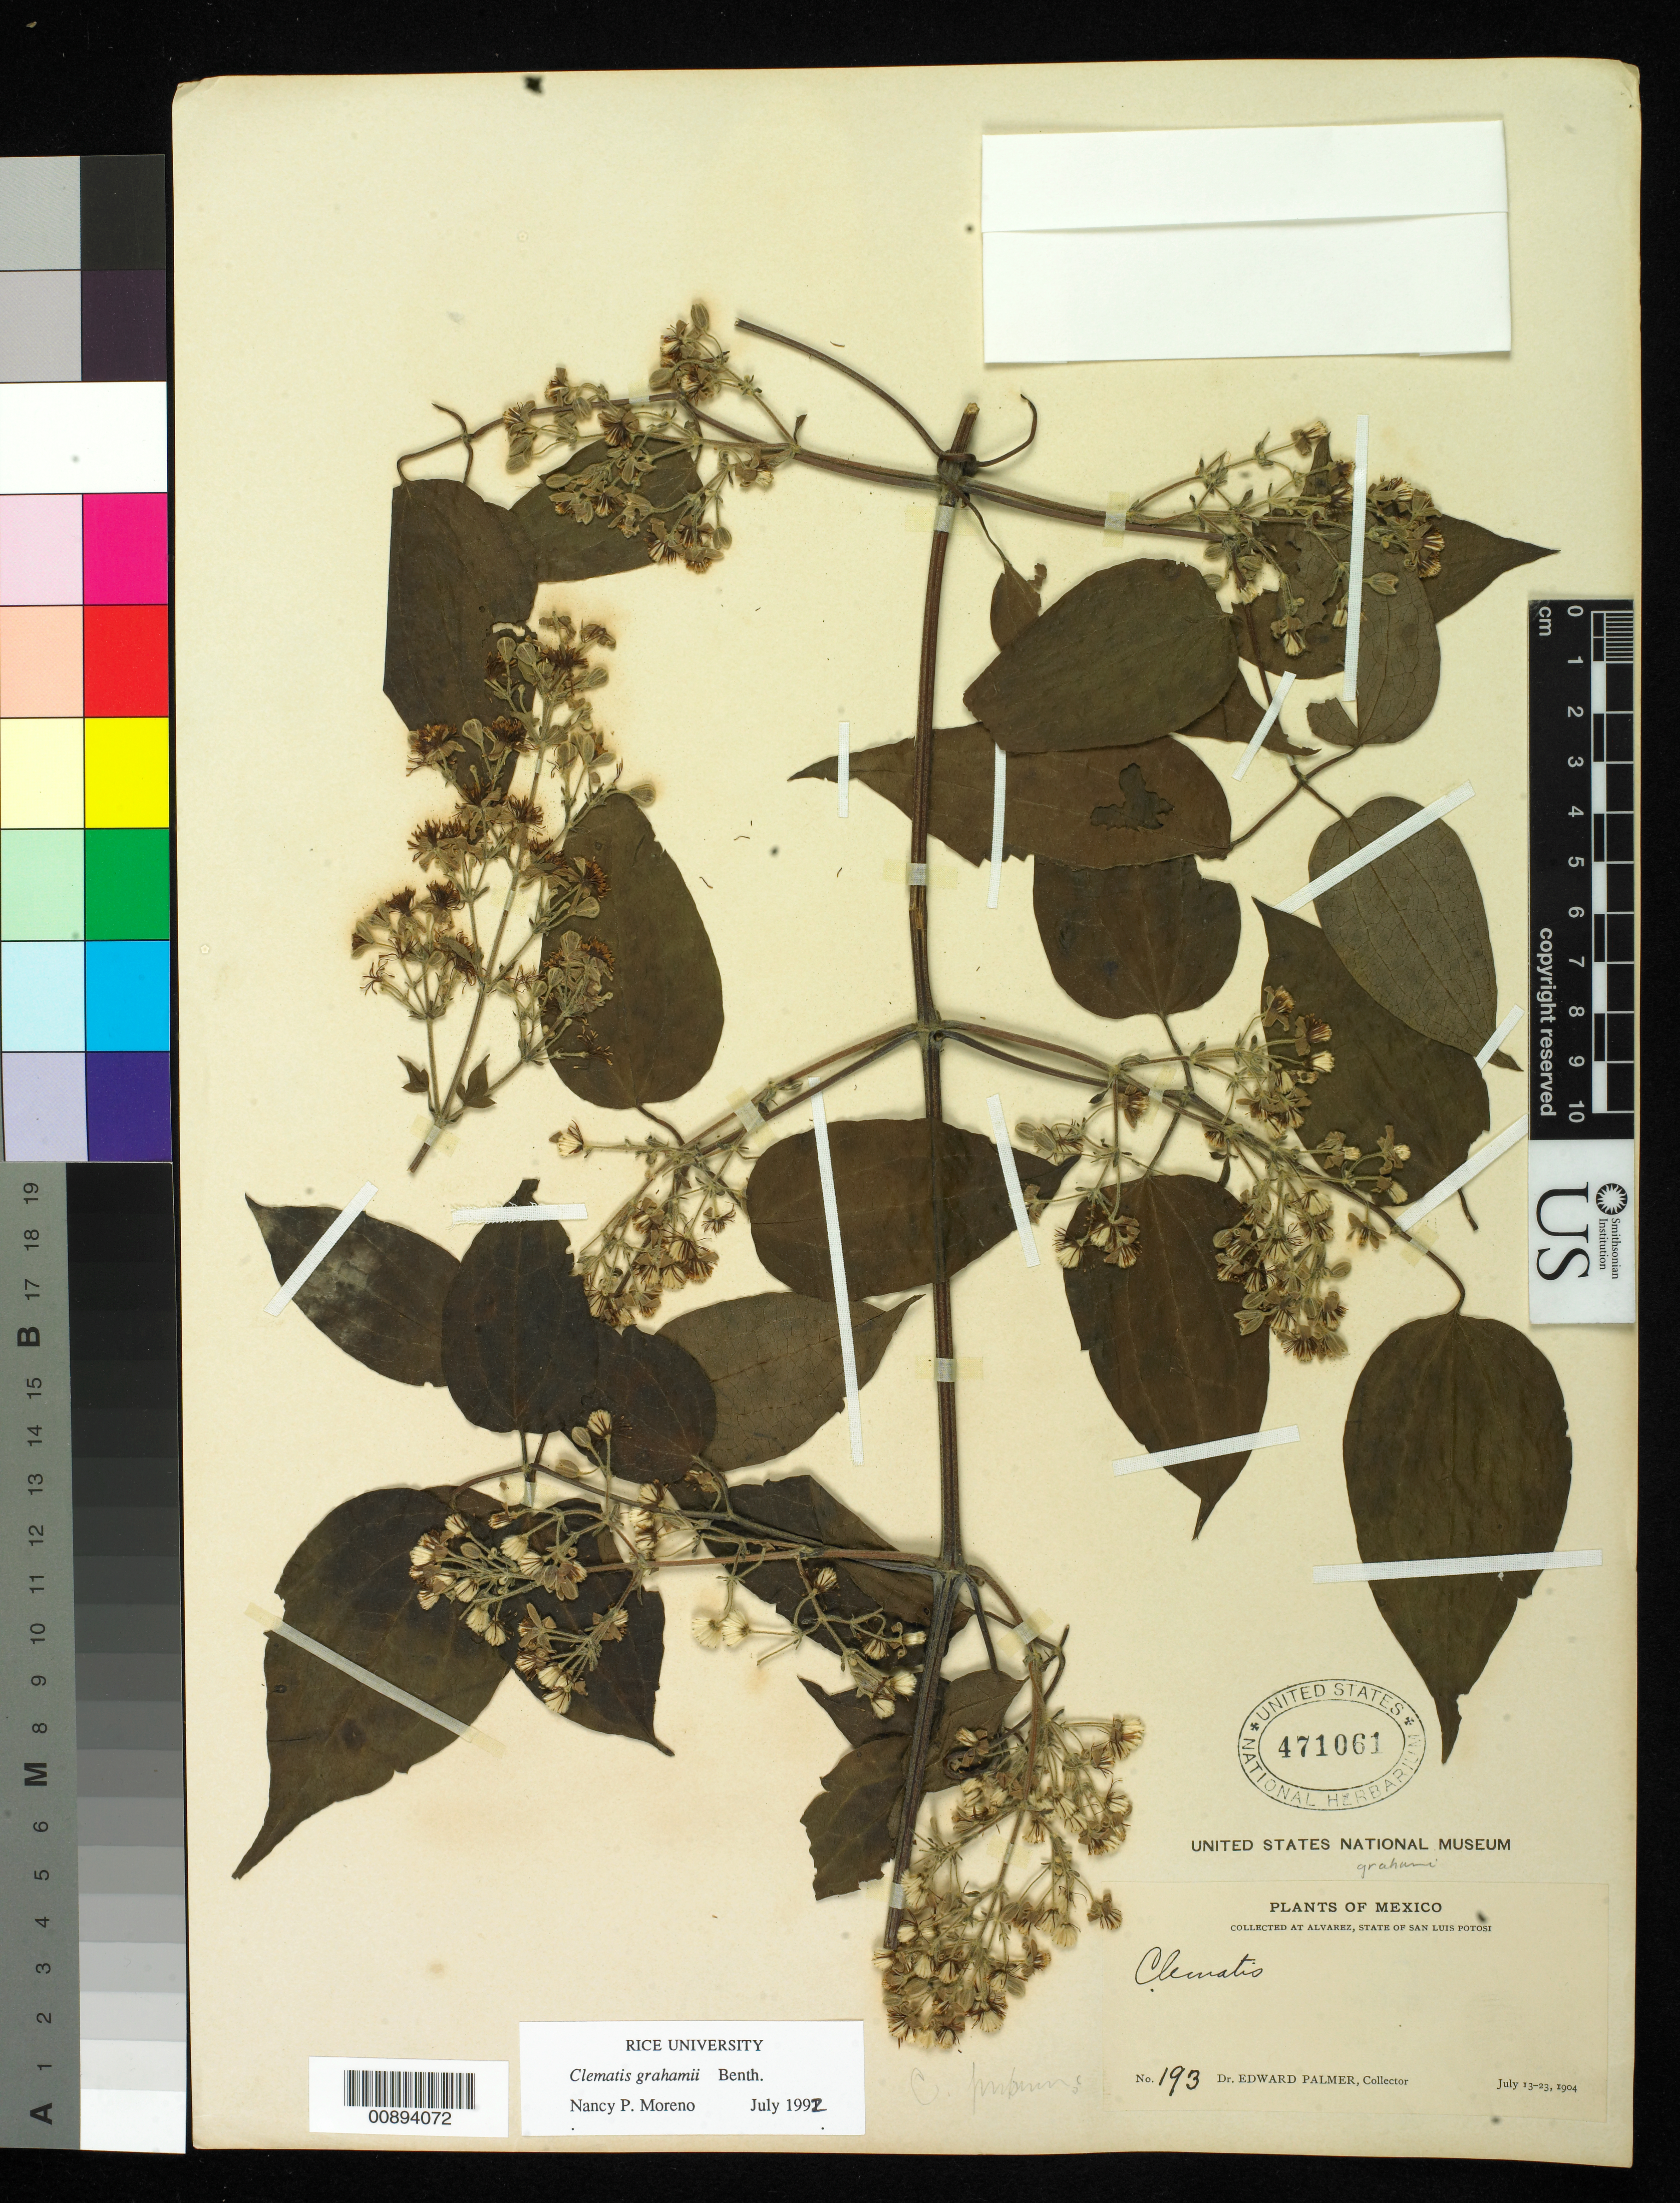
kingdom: Plantae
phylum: Tracheophyta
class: Magnoliopsida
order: Ranunculales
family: Ranunculaceae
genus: Clematis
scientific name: Clematis grahamii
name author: Benth.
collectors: E. Palmer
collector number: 193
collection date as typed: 13 Jul 1904 to 23 Jul 1904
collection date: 1904-07-13/1904-07-23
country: Mexico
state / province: San Luis Potosí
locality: Alvarez, San Luis Potosí.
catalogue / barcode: US 471061